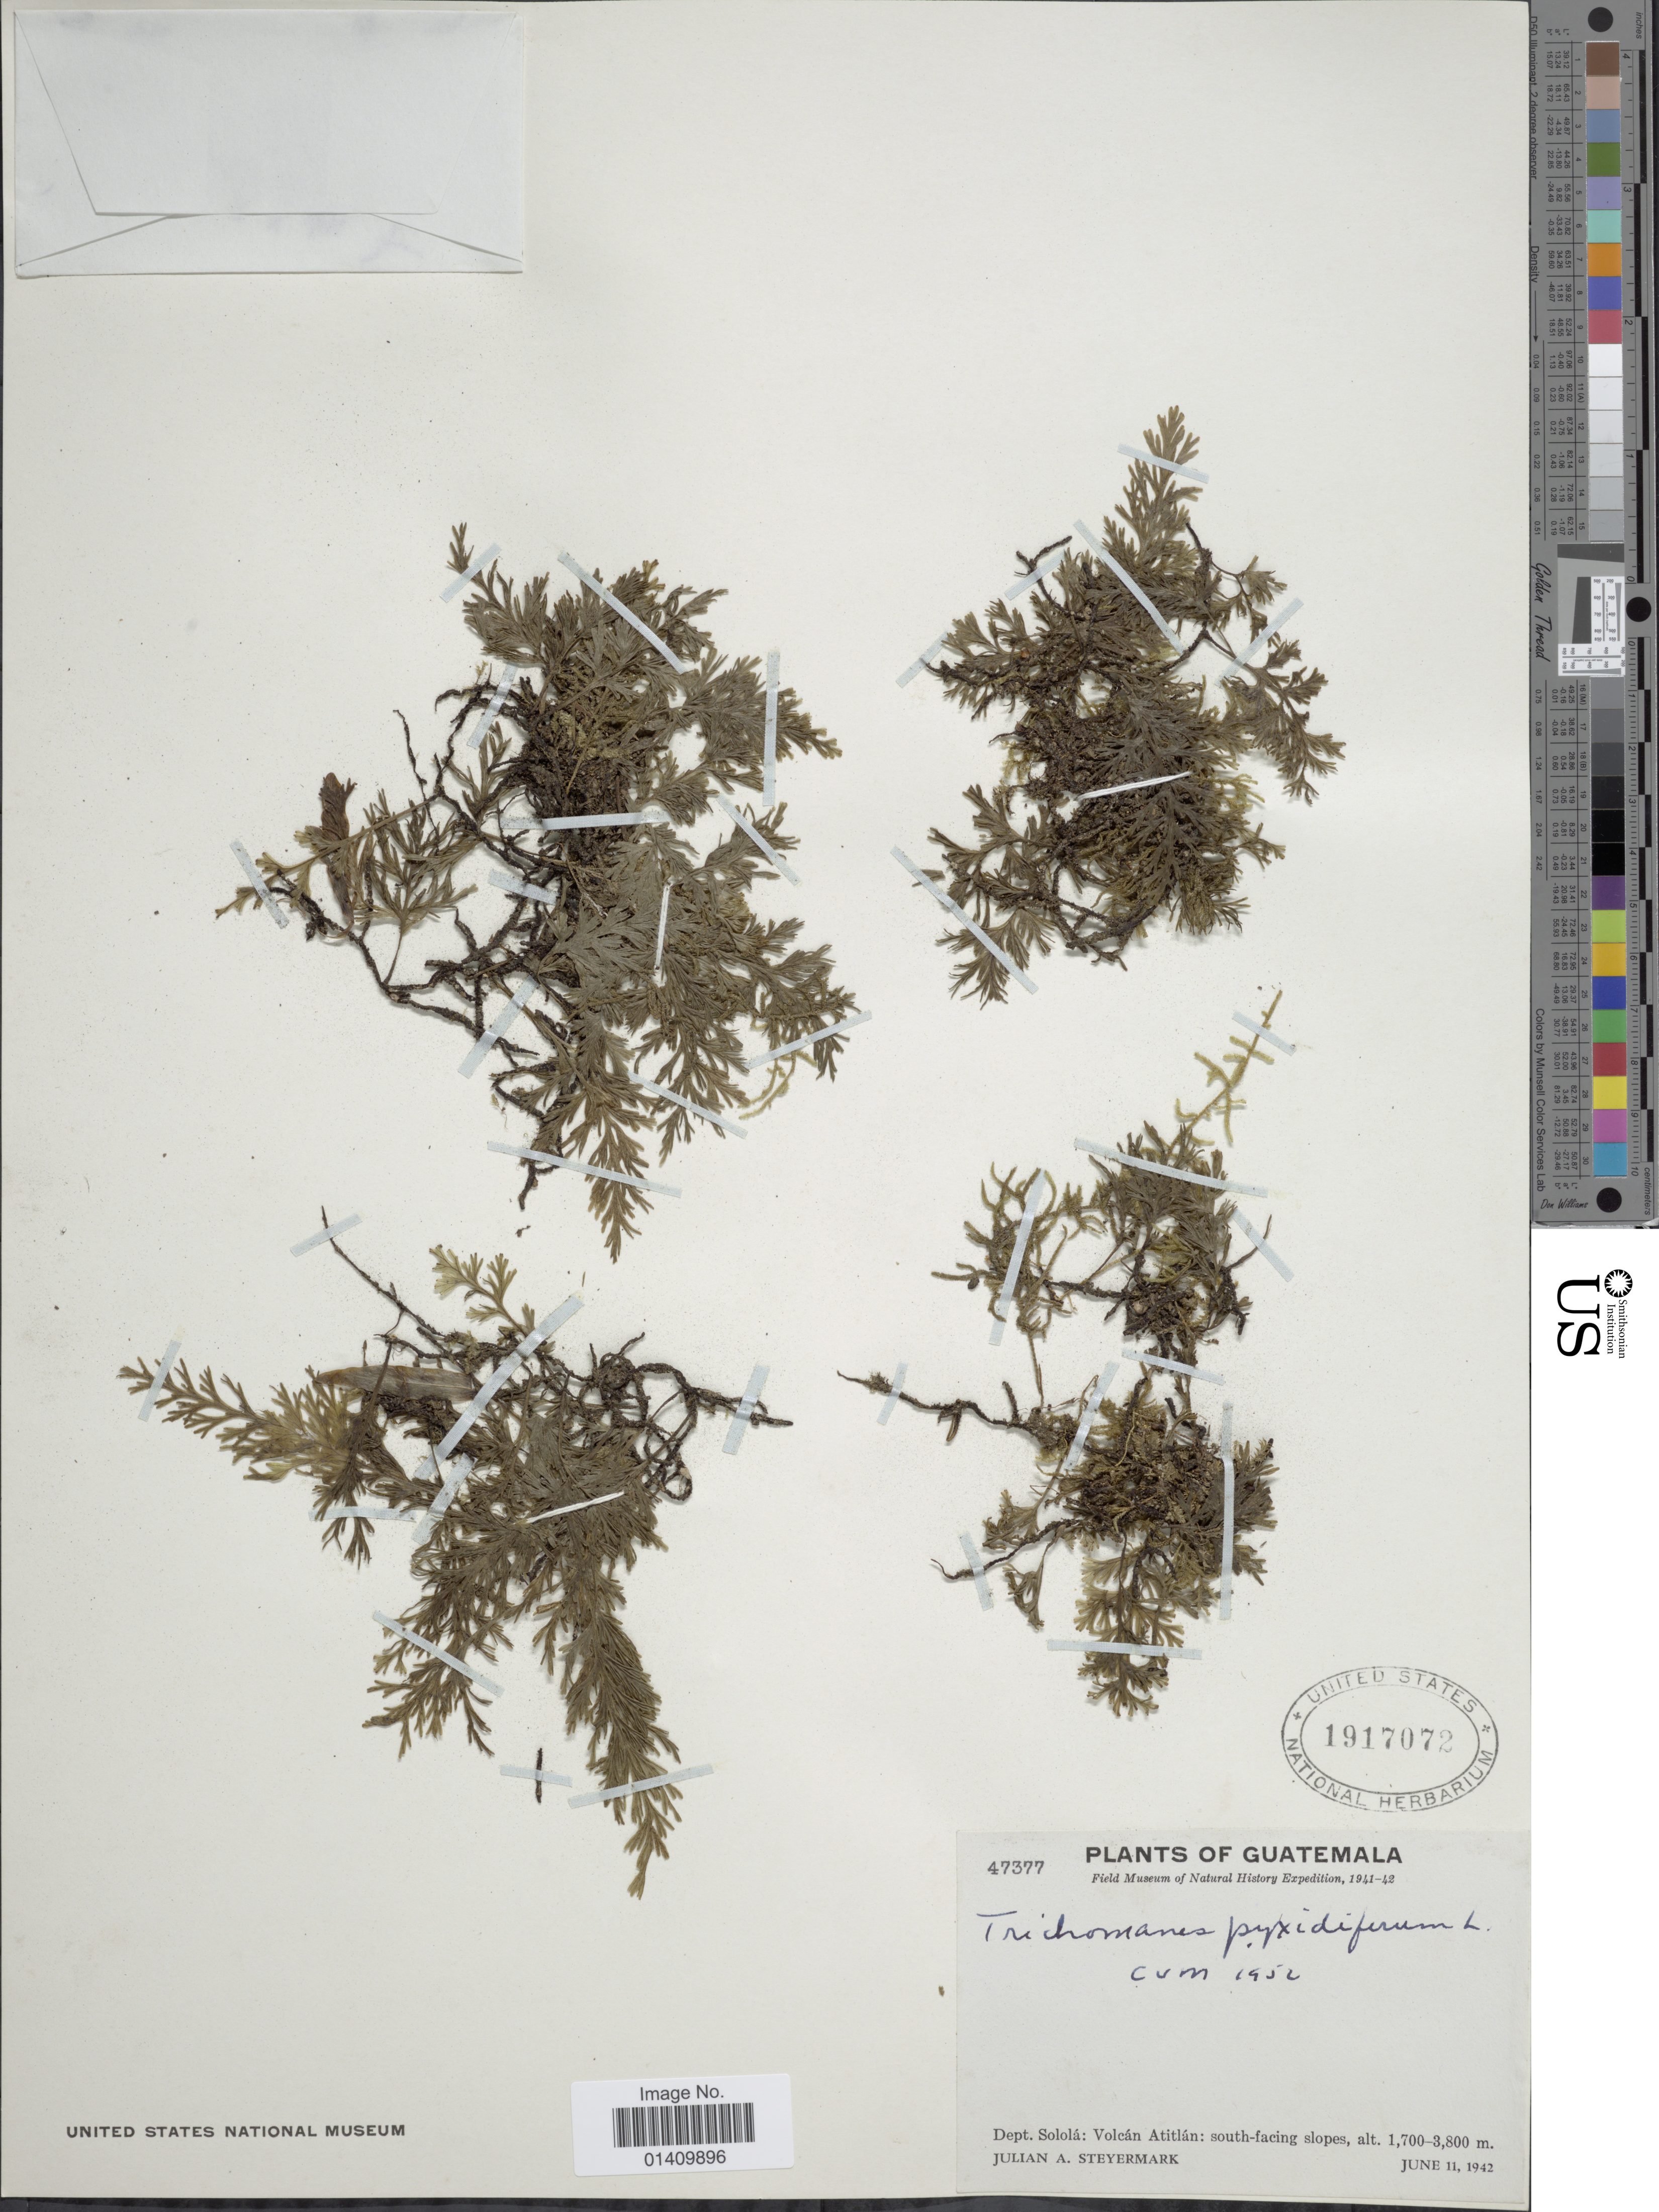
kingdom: Plantae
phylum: Tracheophyta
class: Polypodiopsida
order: Hymenophyllales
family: Hymenophyllaceae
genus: Polyphlebium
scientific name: Polyphlebium pyxidiferum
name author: (L.) Ebihara & Dubuisson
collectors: J. Steyermark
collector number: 47377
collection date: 1942-06-11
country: Guatemala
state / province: Sololá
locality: Dept. Solola: Volcan Atitlan: south facing slopes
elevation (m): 1700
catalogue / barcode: US 1917072